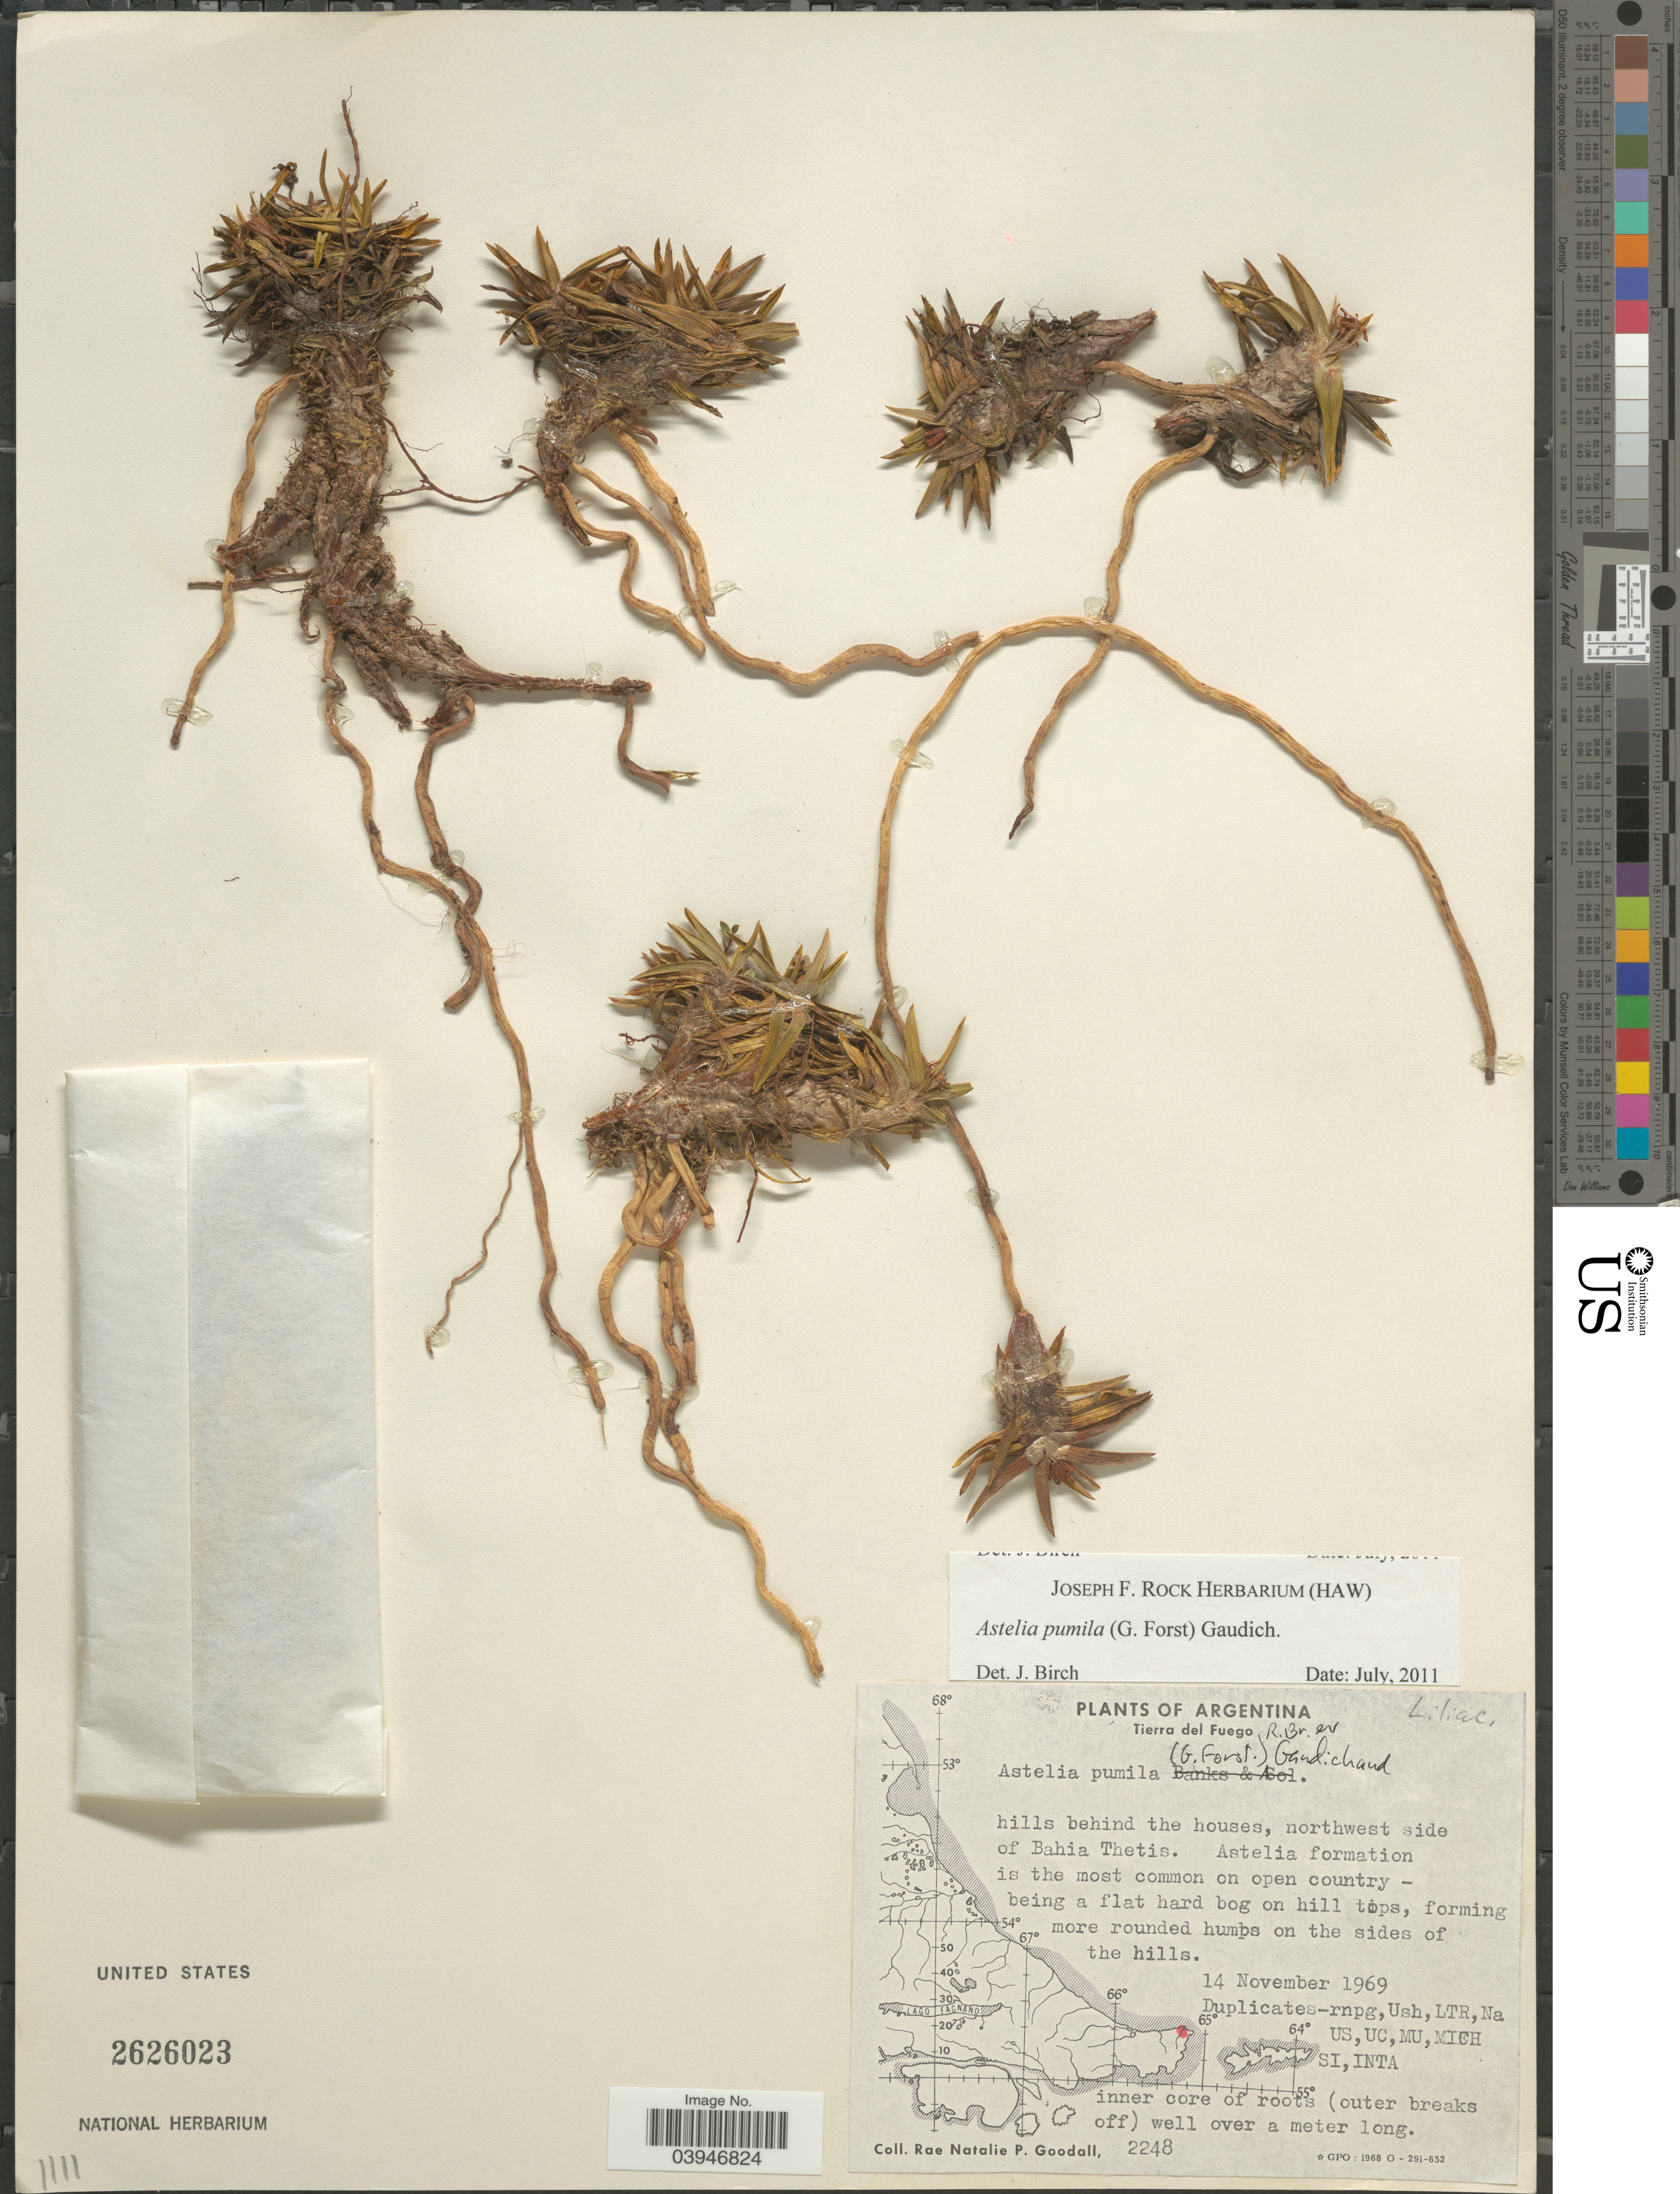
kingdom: Plantae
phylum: Tracheophyta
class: Liliopsida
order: Asparagales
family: Asteliaceae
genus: Astelia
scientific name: Astelia pumila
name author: (J.R. Forst.) Gaudich.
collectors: R. Goodall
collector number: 2248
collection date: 1969-11-14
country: Argentina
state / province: Tierra del Fuego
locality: Hills behind the houses, northwest side of Bahia Thetis.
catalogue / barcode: US 2626023